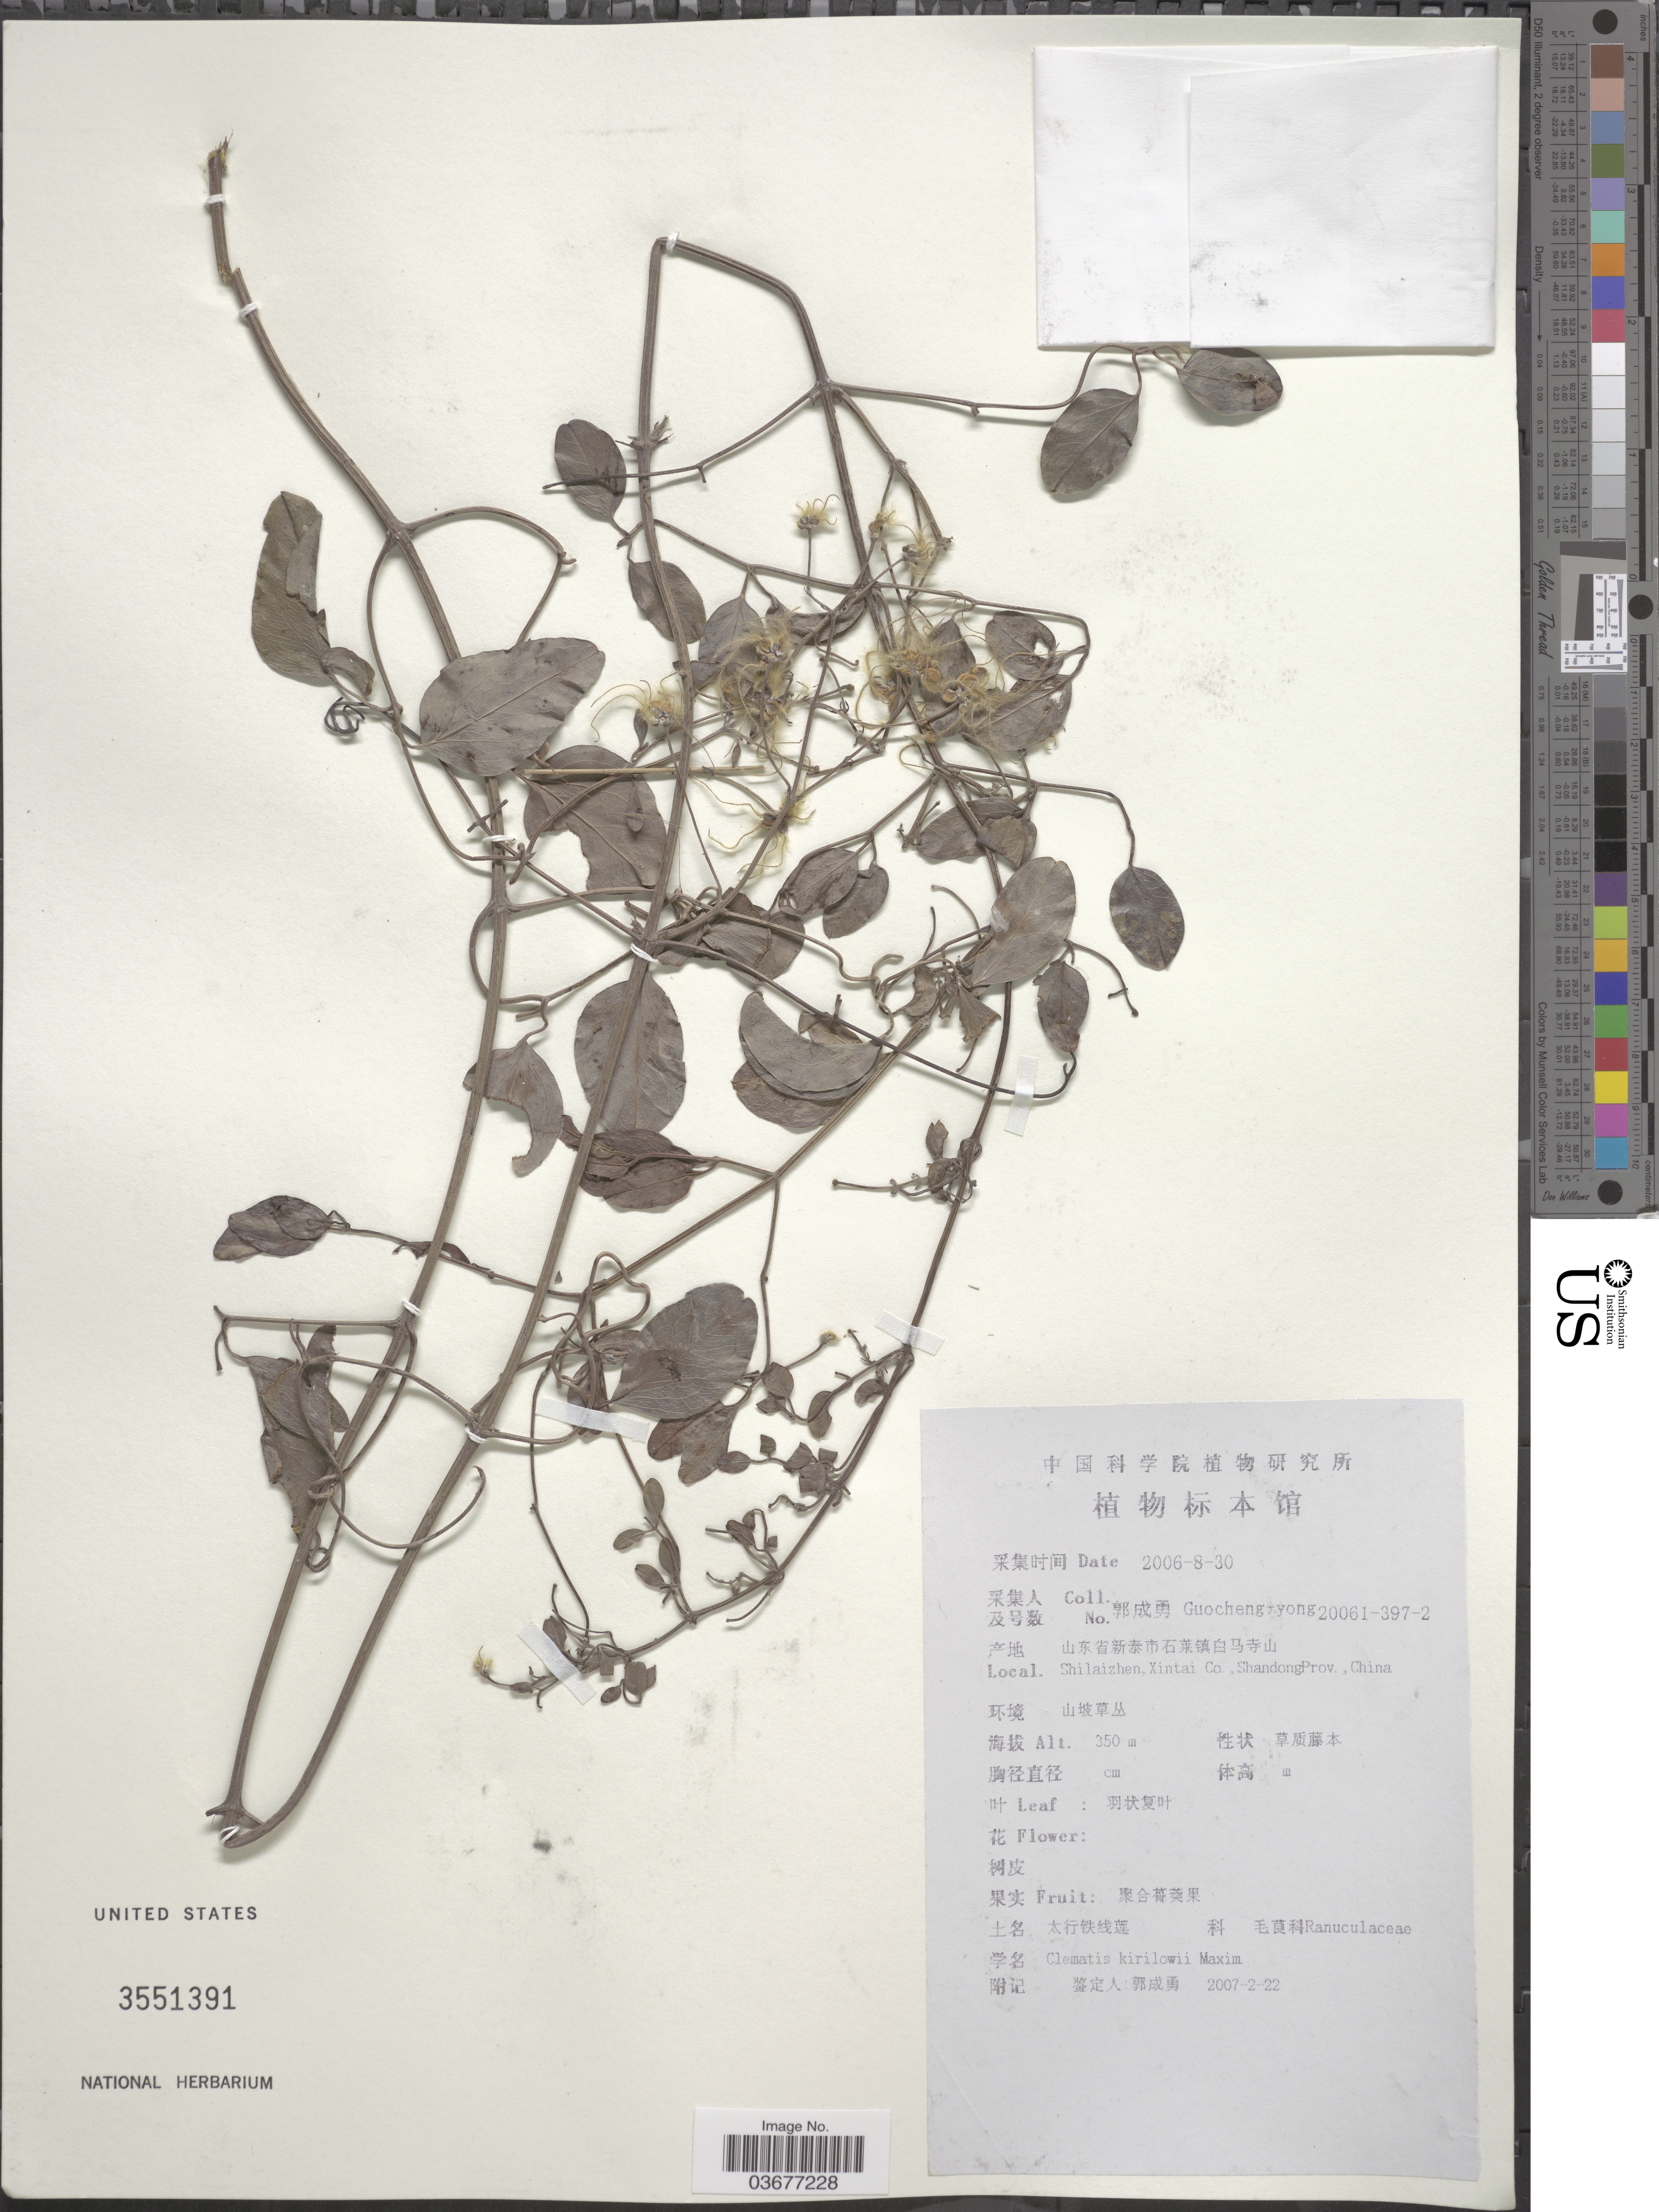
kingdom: Plantae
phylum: Tracheophyta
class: Magnoliopsida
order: Ranunculales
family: Ranunculaceae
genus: Clematis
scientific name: Clematis kirilowii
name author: Maxim.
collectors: Guo cheng-yong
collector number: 20061-397-2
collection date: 2006-08-30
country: China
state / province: Shandong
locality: Shilaizhen, Xintai Co.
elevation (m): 350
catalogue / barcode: US 3551391